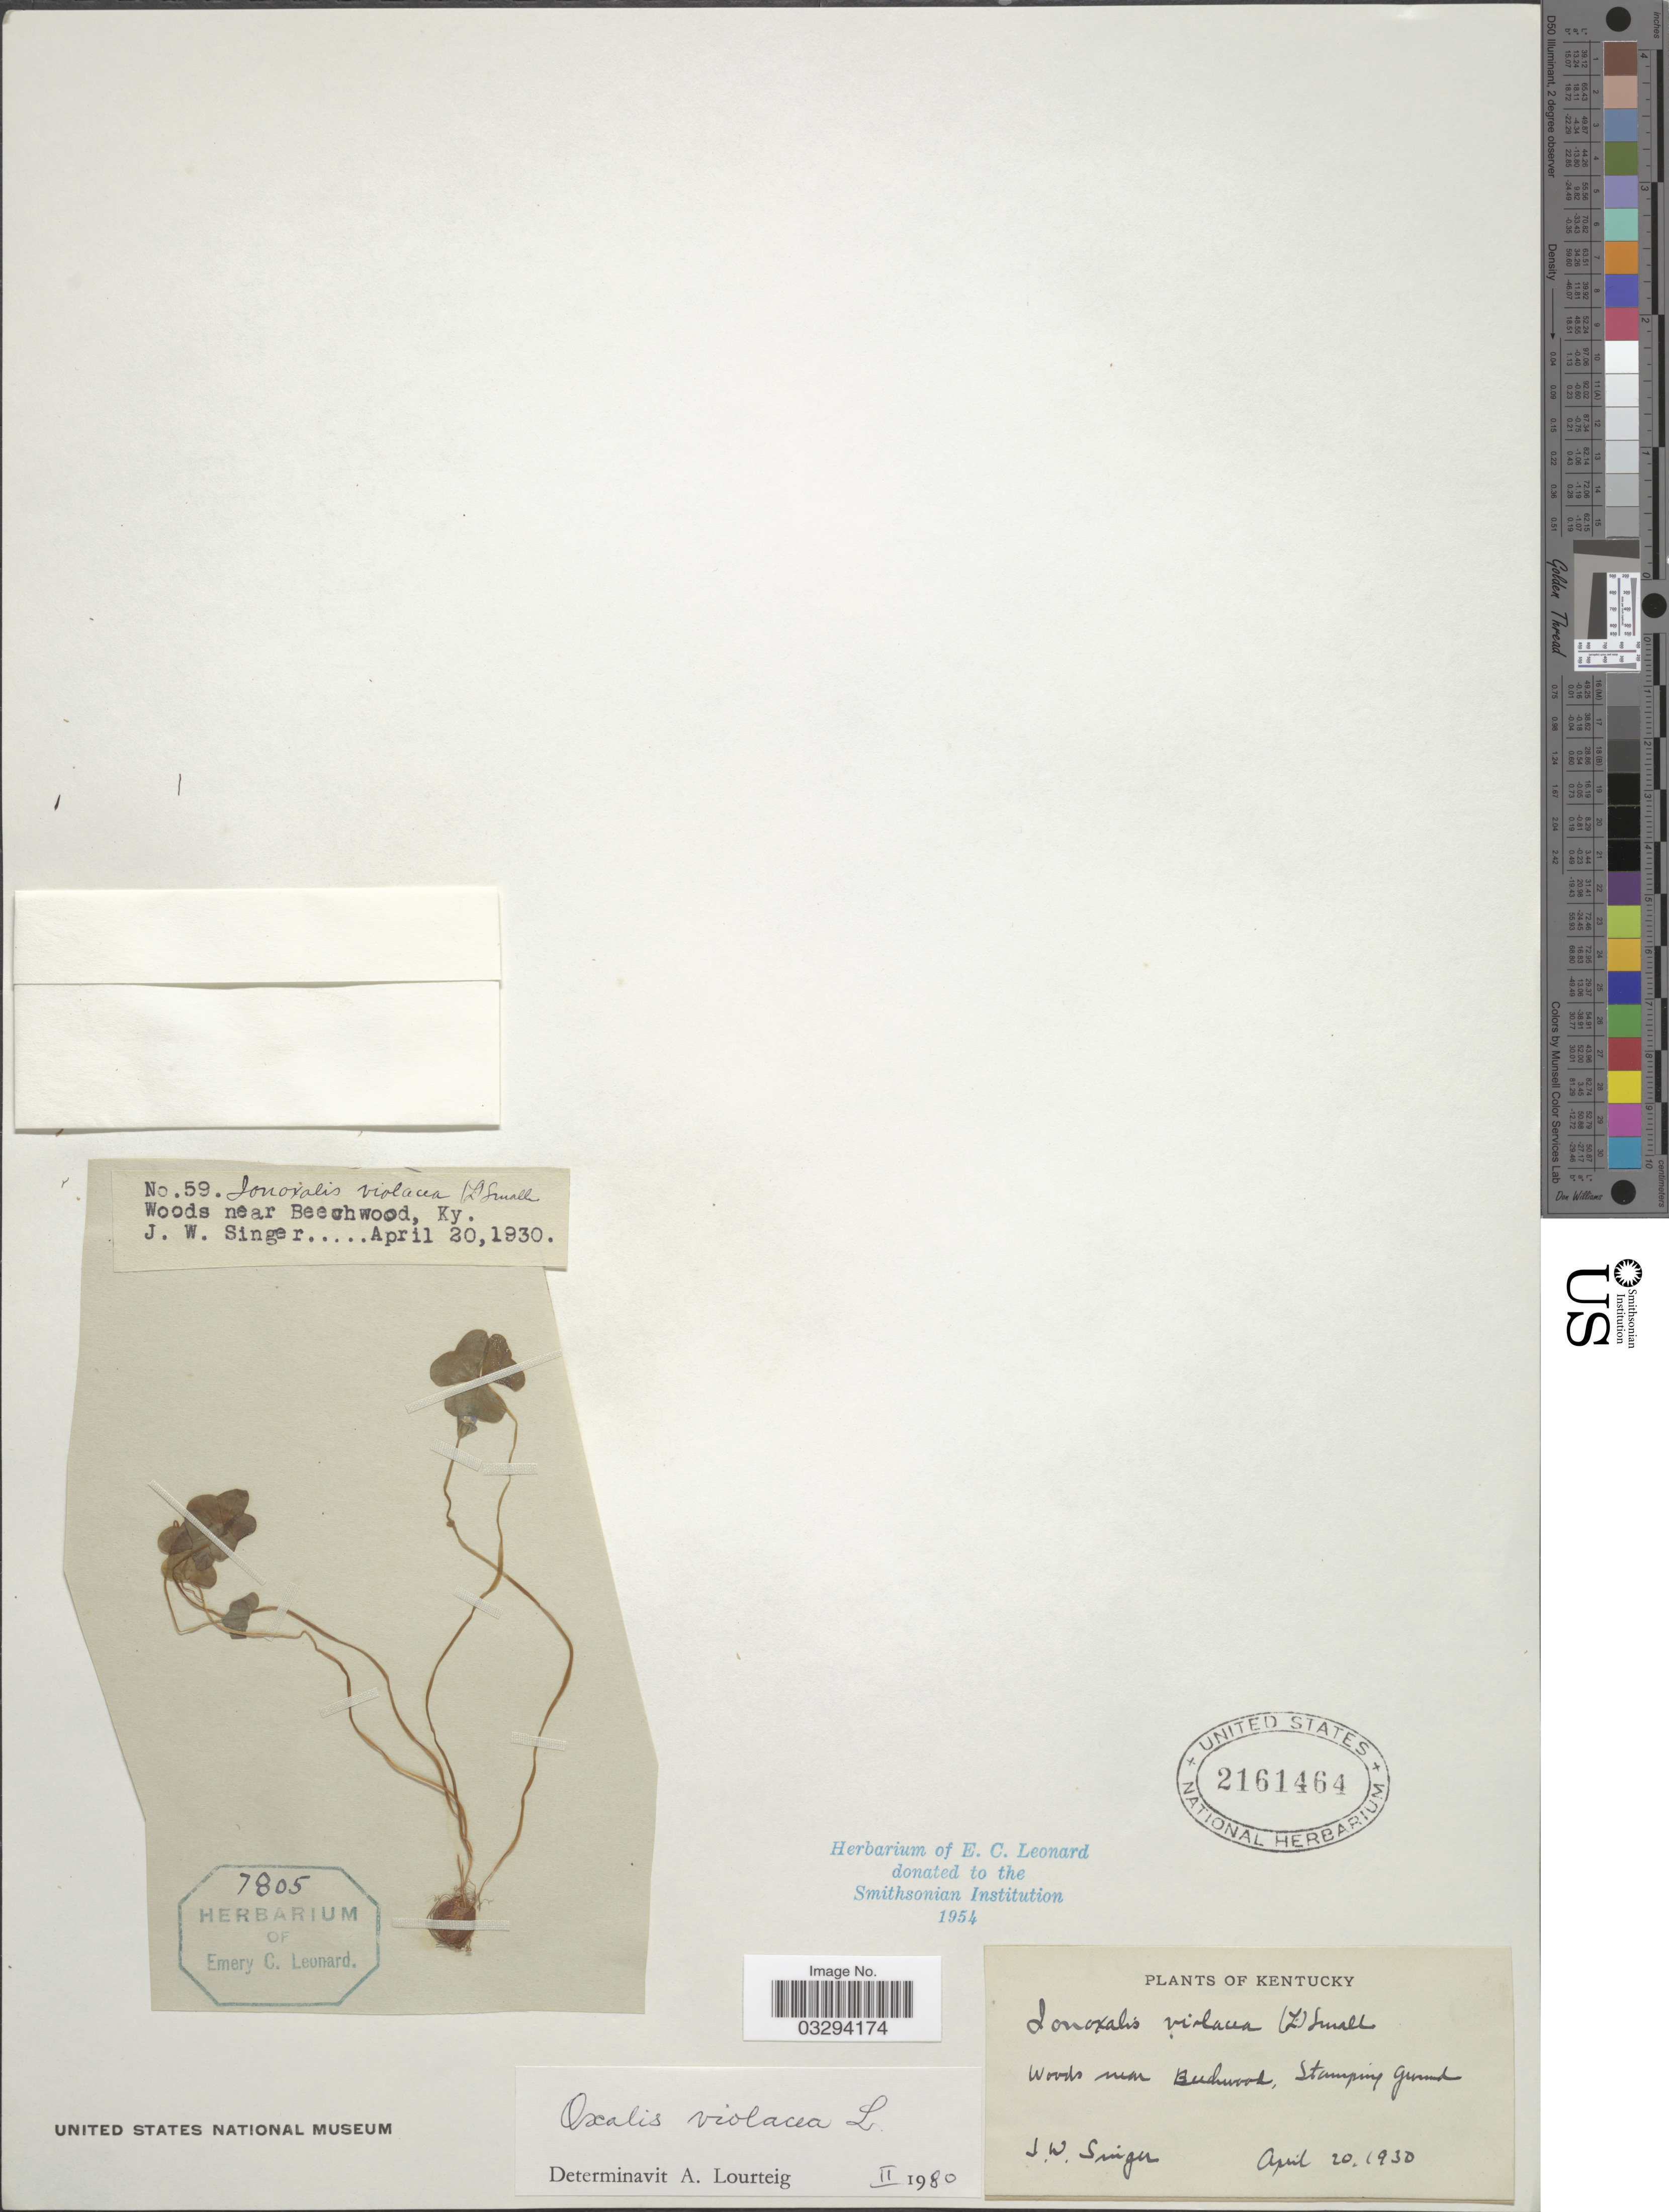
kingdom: Plantae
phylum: Tracheophyta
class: Magnoliopsida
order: Oxalidales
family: Oxalidaceae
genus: Oxalis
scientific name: Oxalis violacea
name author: L.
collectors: J. EW. Singer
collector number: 59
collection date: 1930-04-20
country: United States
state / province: Kentucky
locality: Woods near Beechwood. Stamping Ground.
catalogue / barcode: US 2161464